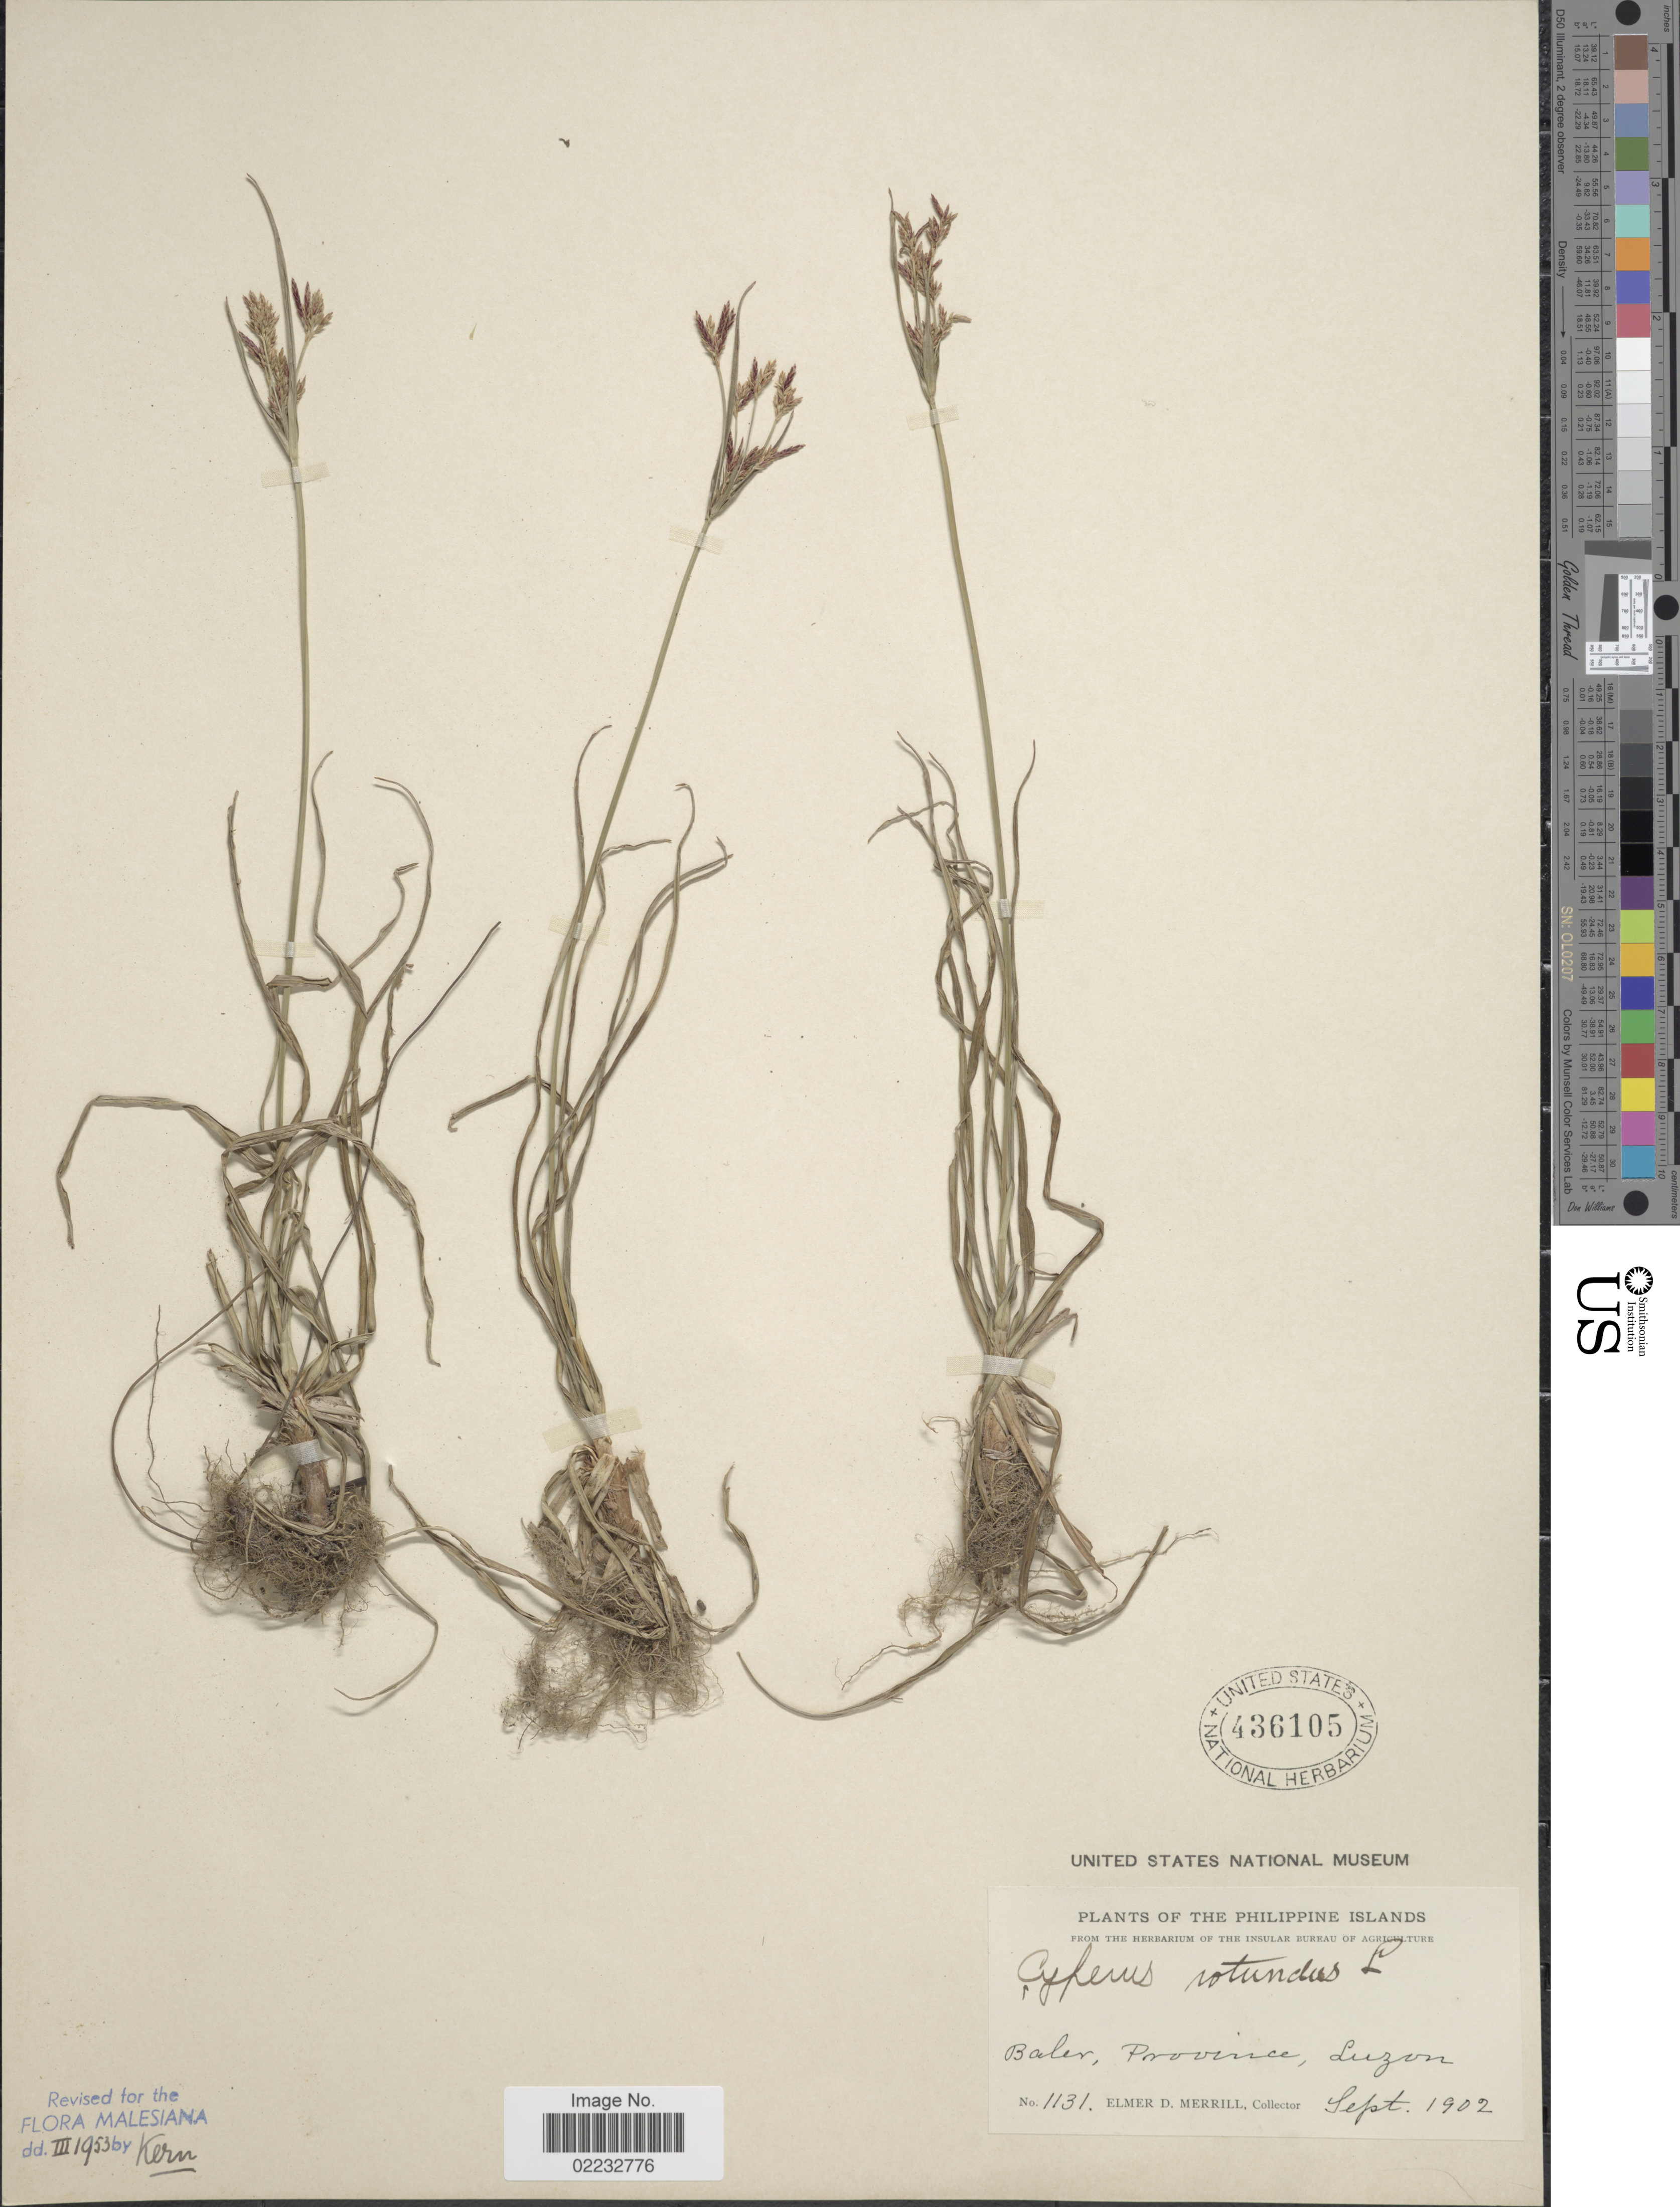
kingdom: Plantae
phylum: Tracheophyta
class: Liliopsida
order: Poales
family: Cyperaceae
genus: Cyperus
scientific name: Cyperus rotundus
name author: L.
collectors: E. D. Merrill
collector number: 1131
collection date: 1902-09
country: Philippines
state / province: Central Luzon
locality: Baler, Province of Luzon.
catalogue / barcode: US 436105